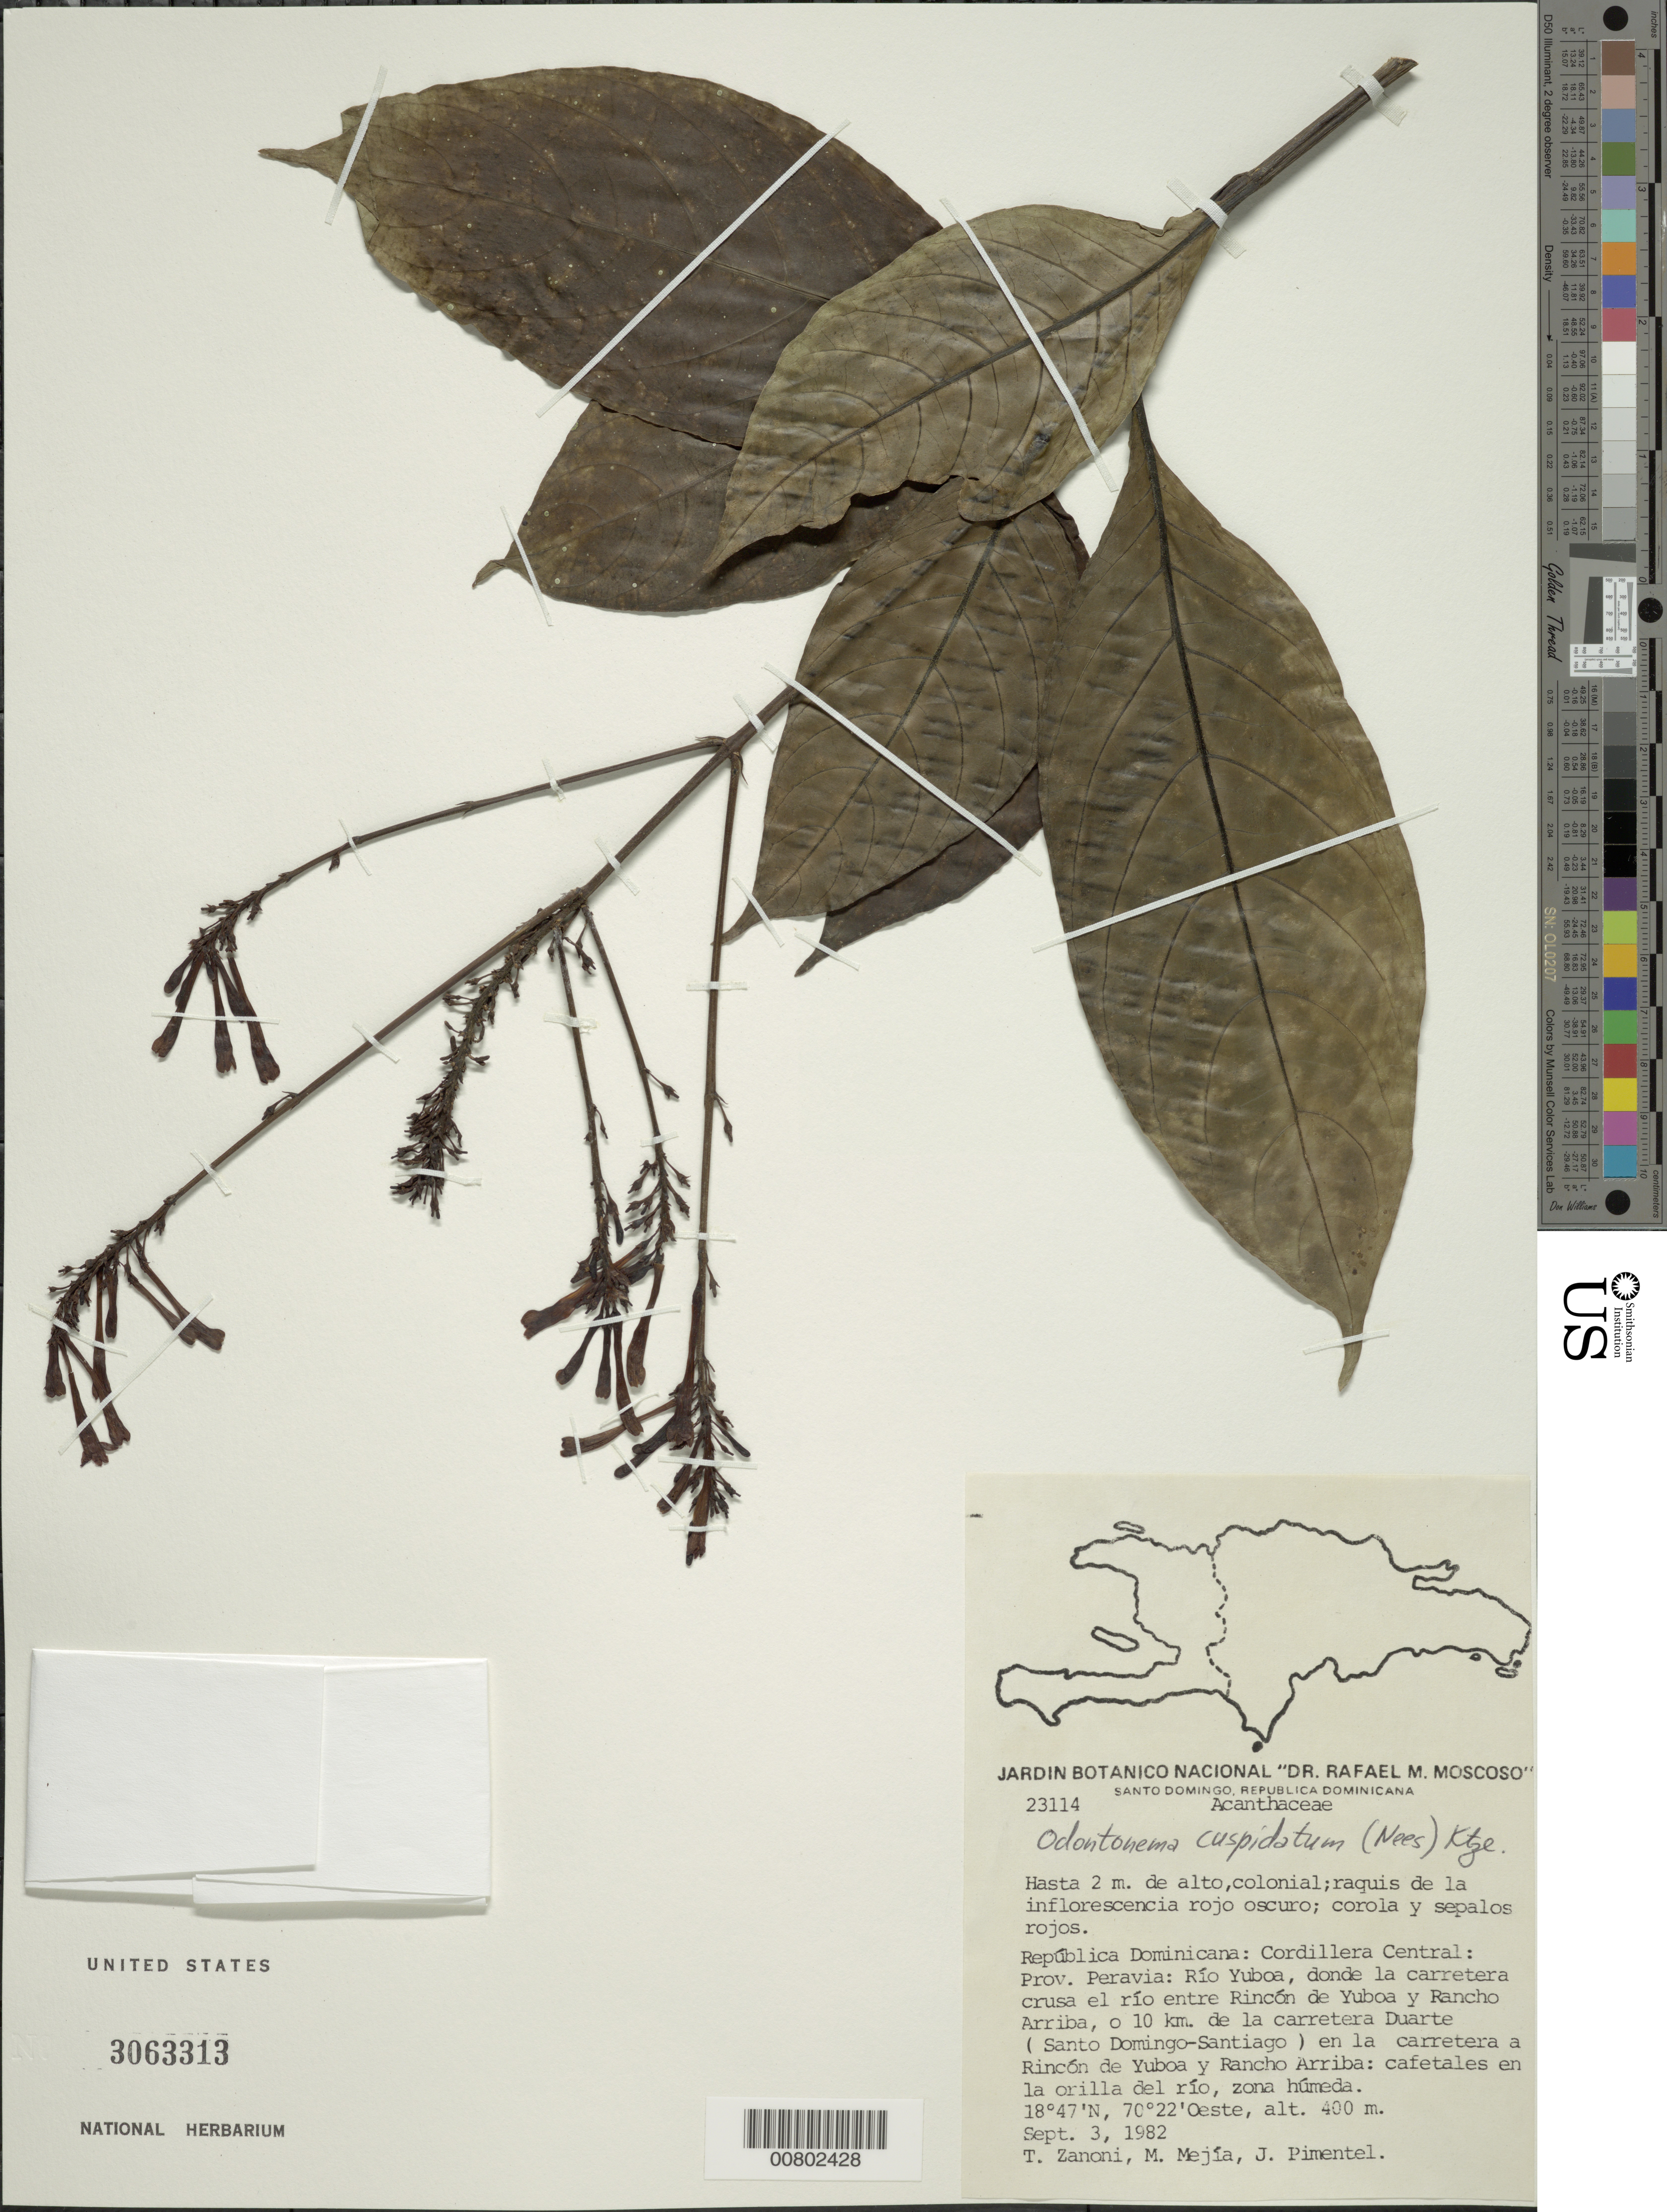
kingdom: Plantae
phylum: Tracheophyta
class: Magnoliopsida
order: Lamiales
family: Acanthaceae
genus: Odontonema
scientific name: Odontonema cuspidatum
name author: (Nees) Kuntze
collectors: T. A. Zanoni, M. Mejia & J. Pimentel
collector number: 23114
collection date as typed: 03 Sep 1982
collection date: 1982-09-03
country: Dominican Republic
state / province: Peravia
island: Hispaniola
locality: Cordillera Central; Río Yuboa, donde la carretera crusa el río entre Rincón de Yuboa y Rancho Arriba, o 10 km de la carretera Duarte (Santo Domingo-Santiago) en la carretera a Rincón de Yboa y Rancho Arriba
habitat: Cafetales en la orilla del río, zona húmeda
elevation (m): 400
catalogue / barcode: US 3063313